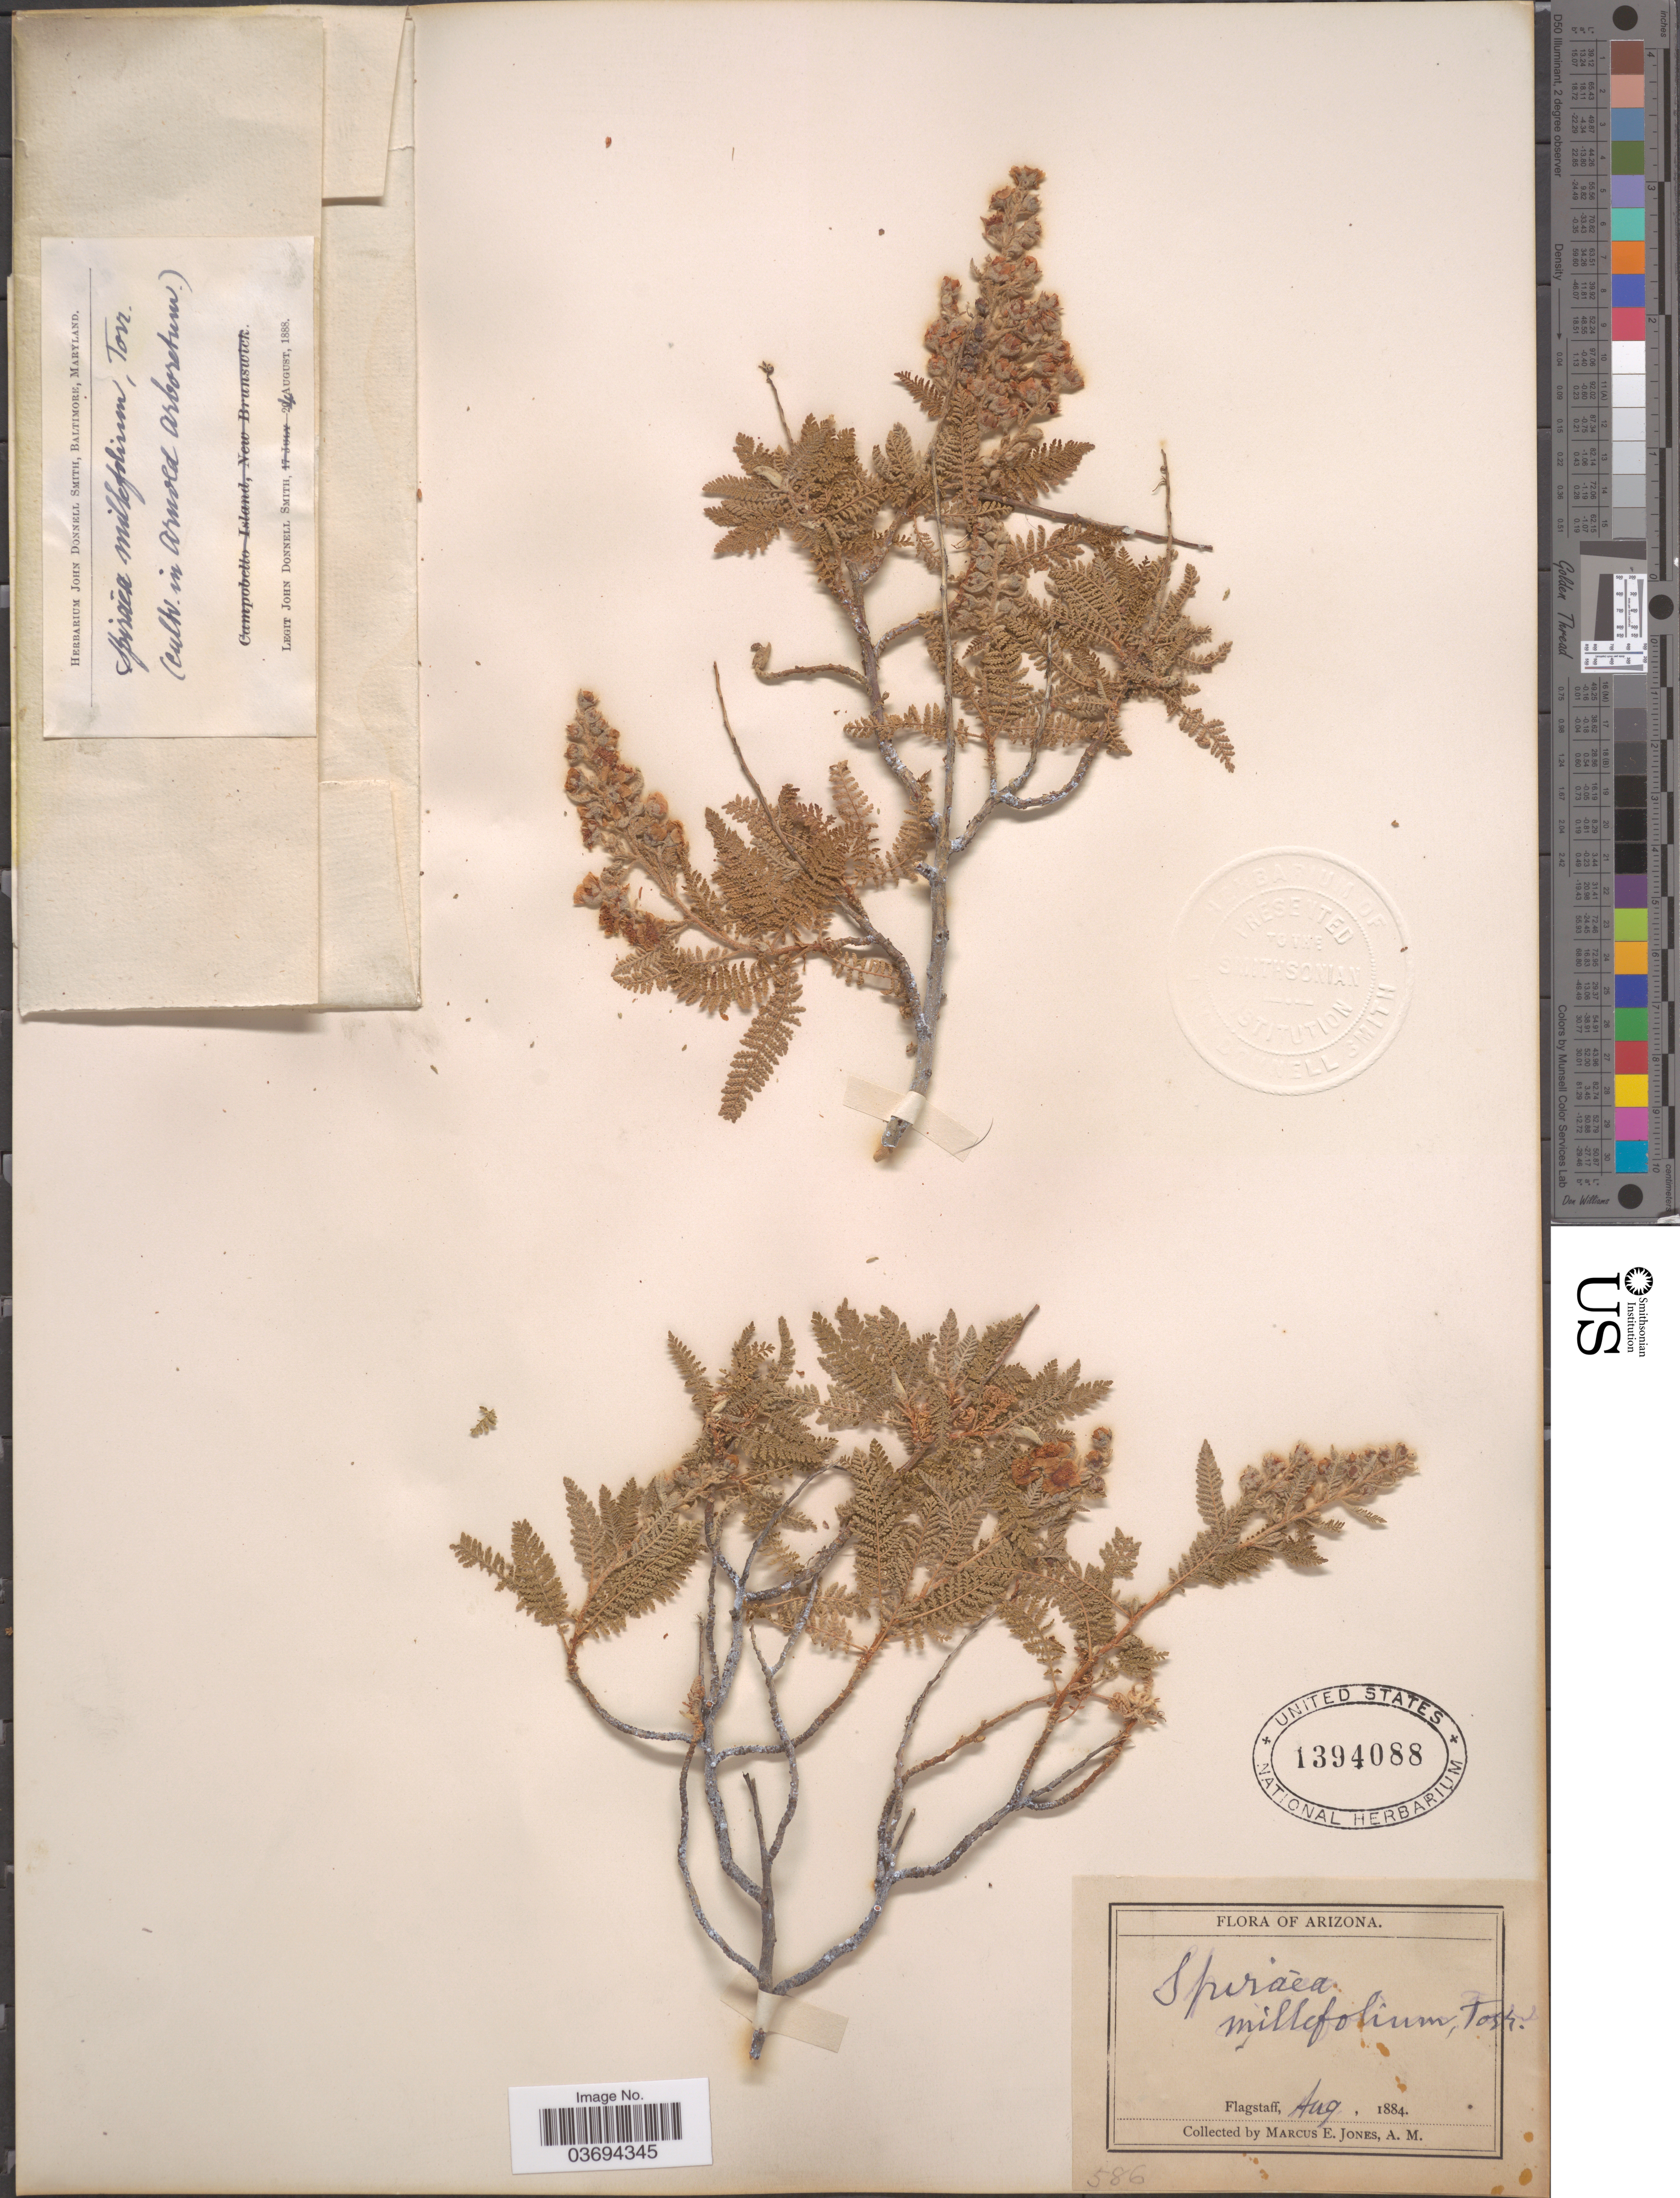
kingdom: Plantae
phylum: Tracheophyta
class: Magnoliopsida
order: Rosales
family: Rosaceae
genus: Chamaebatiaria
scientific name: Chamaebatiaria millefolium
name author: (Torr.) Maxim.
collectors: J. Donnell Smith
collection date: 1888-08-24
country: United States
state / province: Massachusetts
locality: Arnold Arboretum.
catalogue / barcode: US 1394088-2